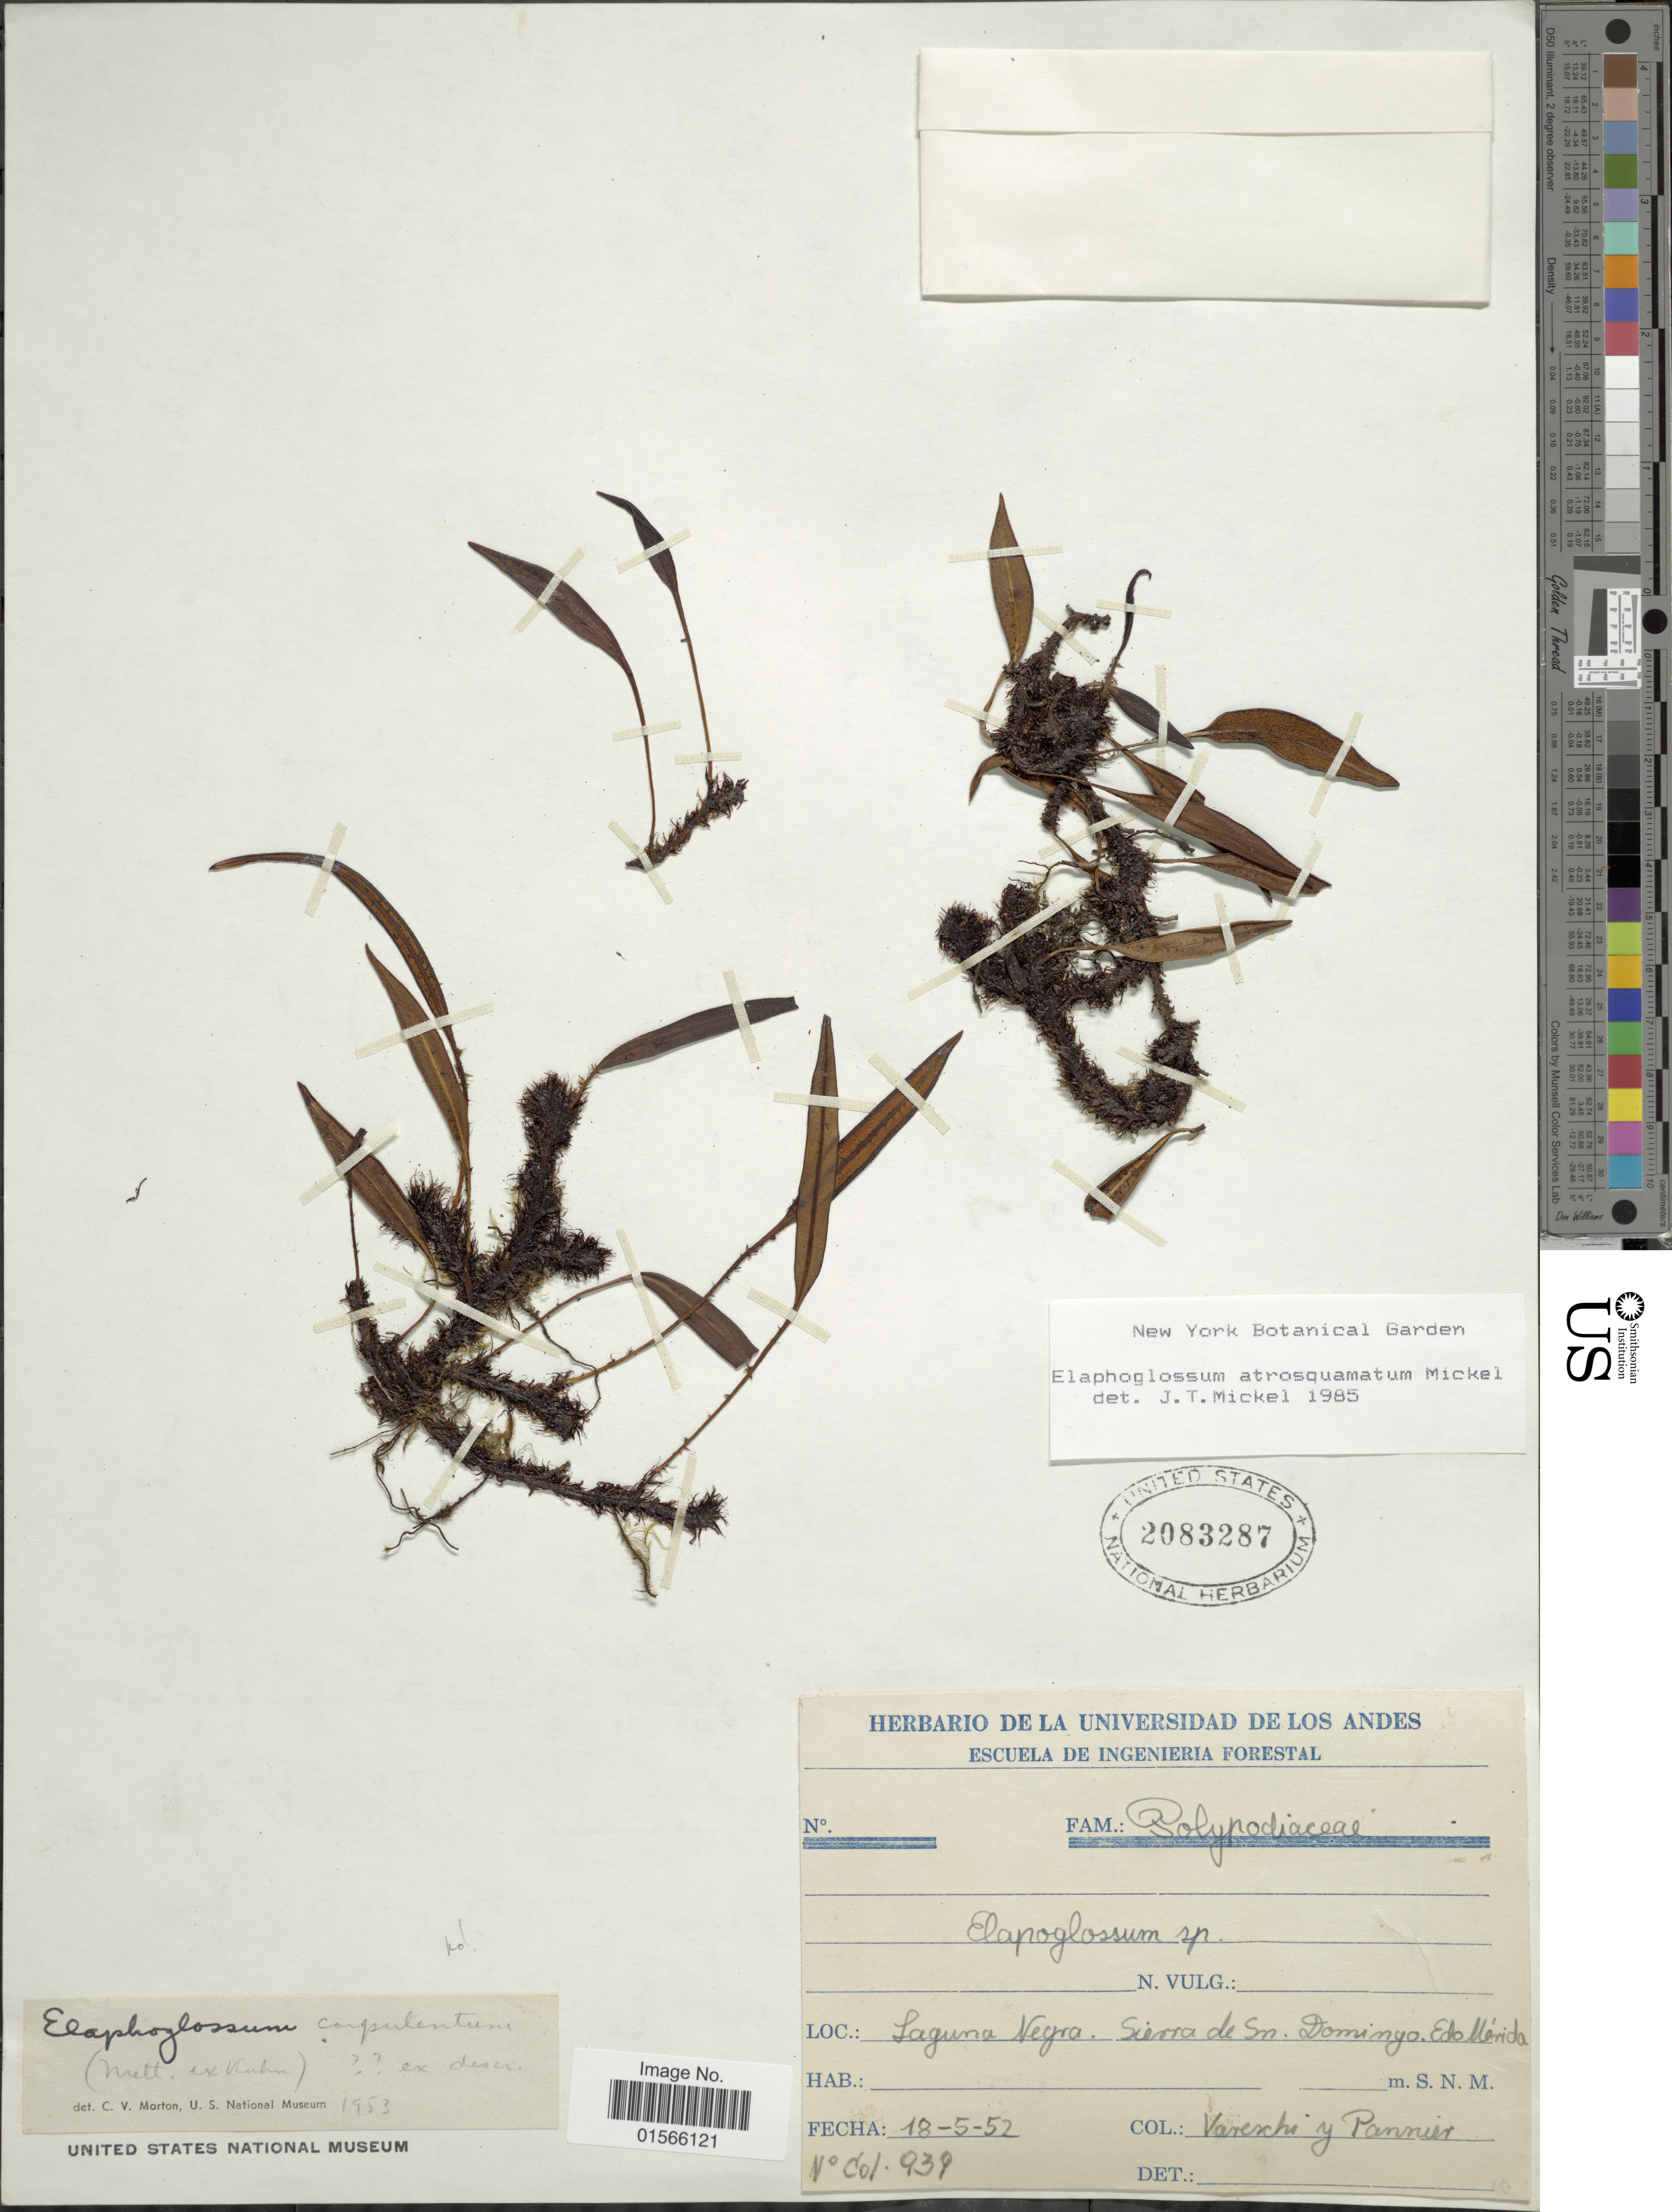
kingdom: Plantae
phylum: Tracheophyta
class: Polypodiopsida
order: Polypodiales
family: Dryopteridaceae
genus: Elaphoglossum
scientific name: Elaphoglossum atrosquamatum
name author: Mickel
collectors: -. Vareschi & Pannier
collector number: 939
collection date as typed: Transcribed d/m/y: 18/5/52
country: Venezuela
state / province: Mérida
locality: Laguna Negra, Sierra de Sn. Domingo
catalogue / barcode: US 2083287